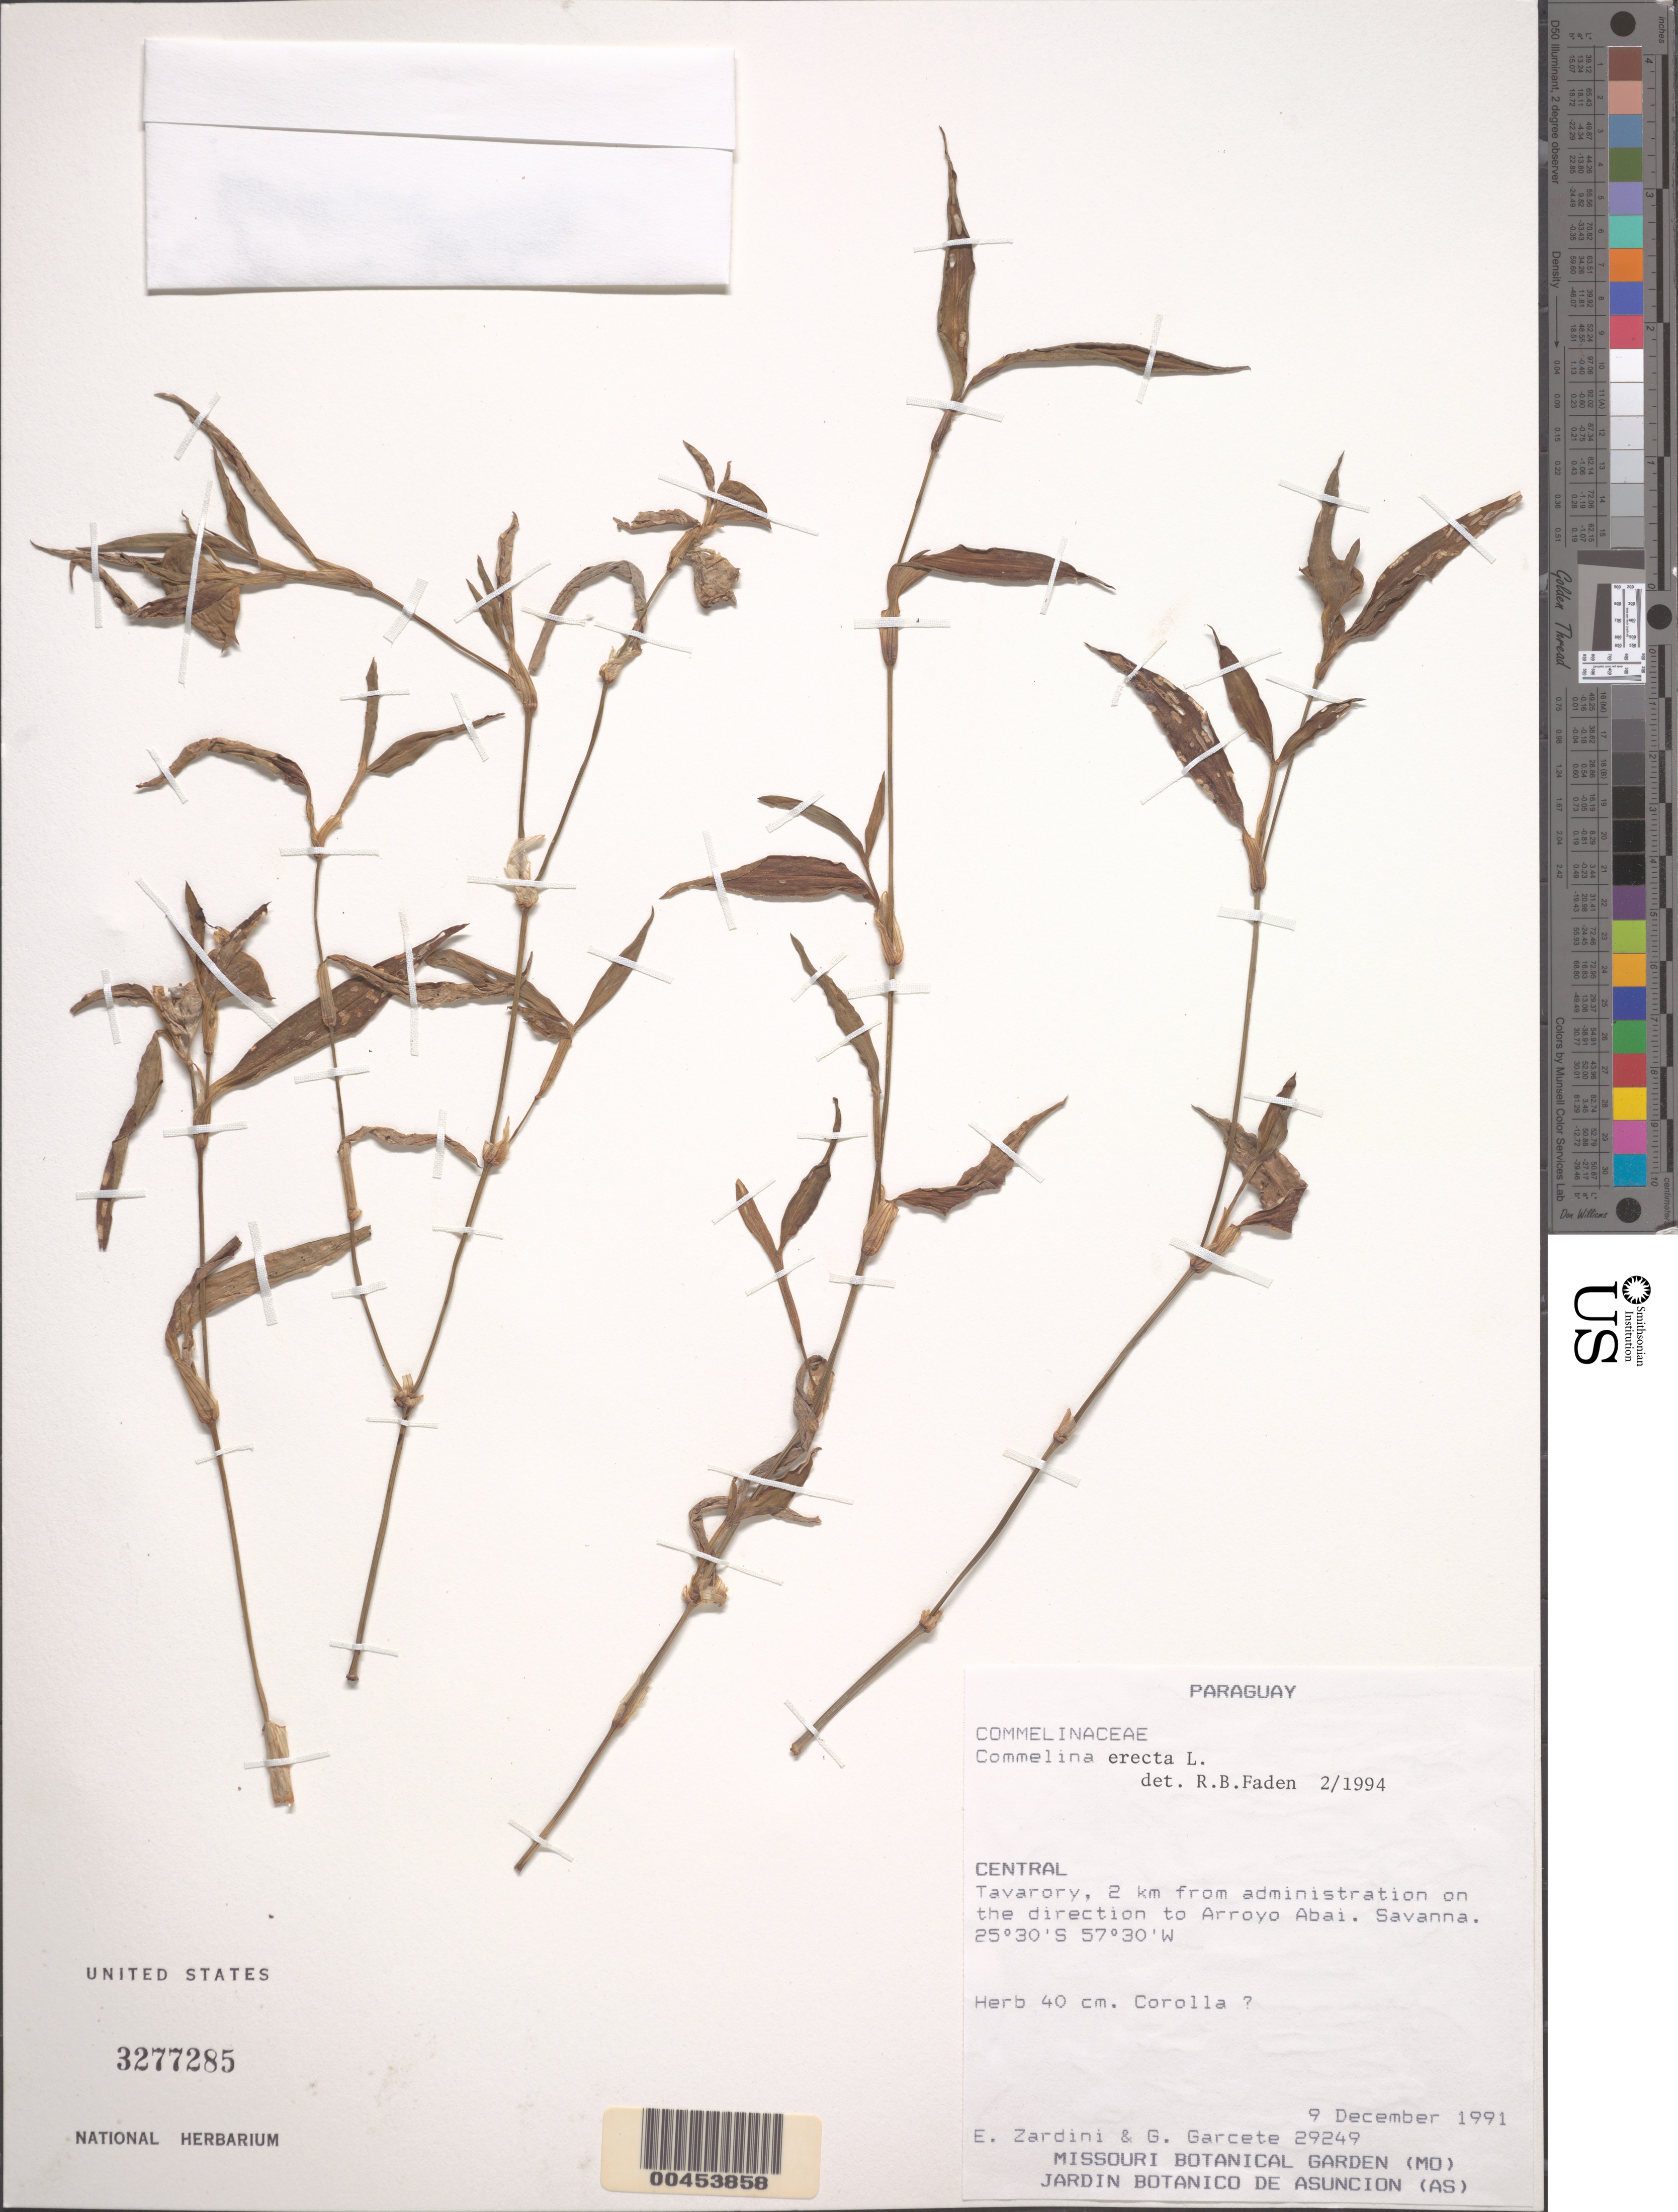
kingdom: Plantae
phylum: Tracheophyta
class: Liliopsida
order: Commelinales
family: Commelinaceae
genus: Commelina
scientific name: Commelina erecta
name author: L.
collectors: E. M. Zardini & G. Garcete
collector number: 29249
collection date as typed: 09 Dec 1991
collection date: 1991-12-09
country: Paraguay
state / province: Central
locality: Tavarory, arroy abai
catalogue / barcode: US 3277285